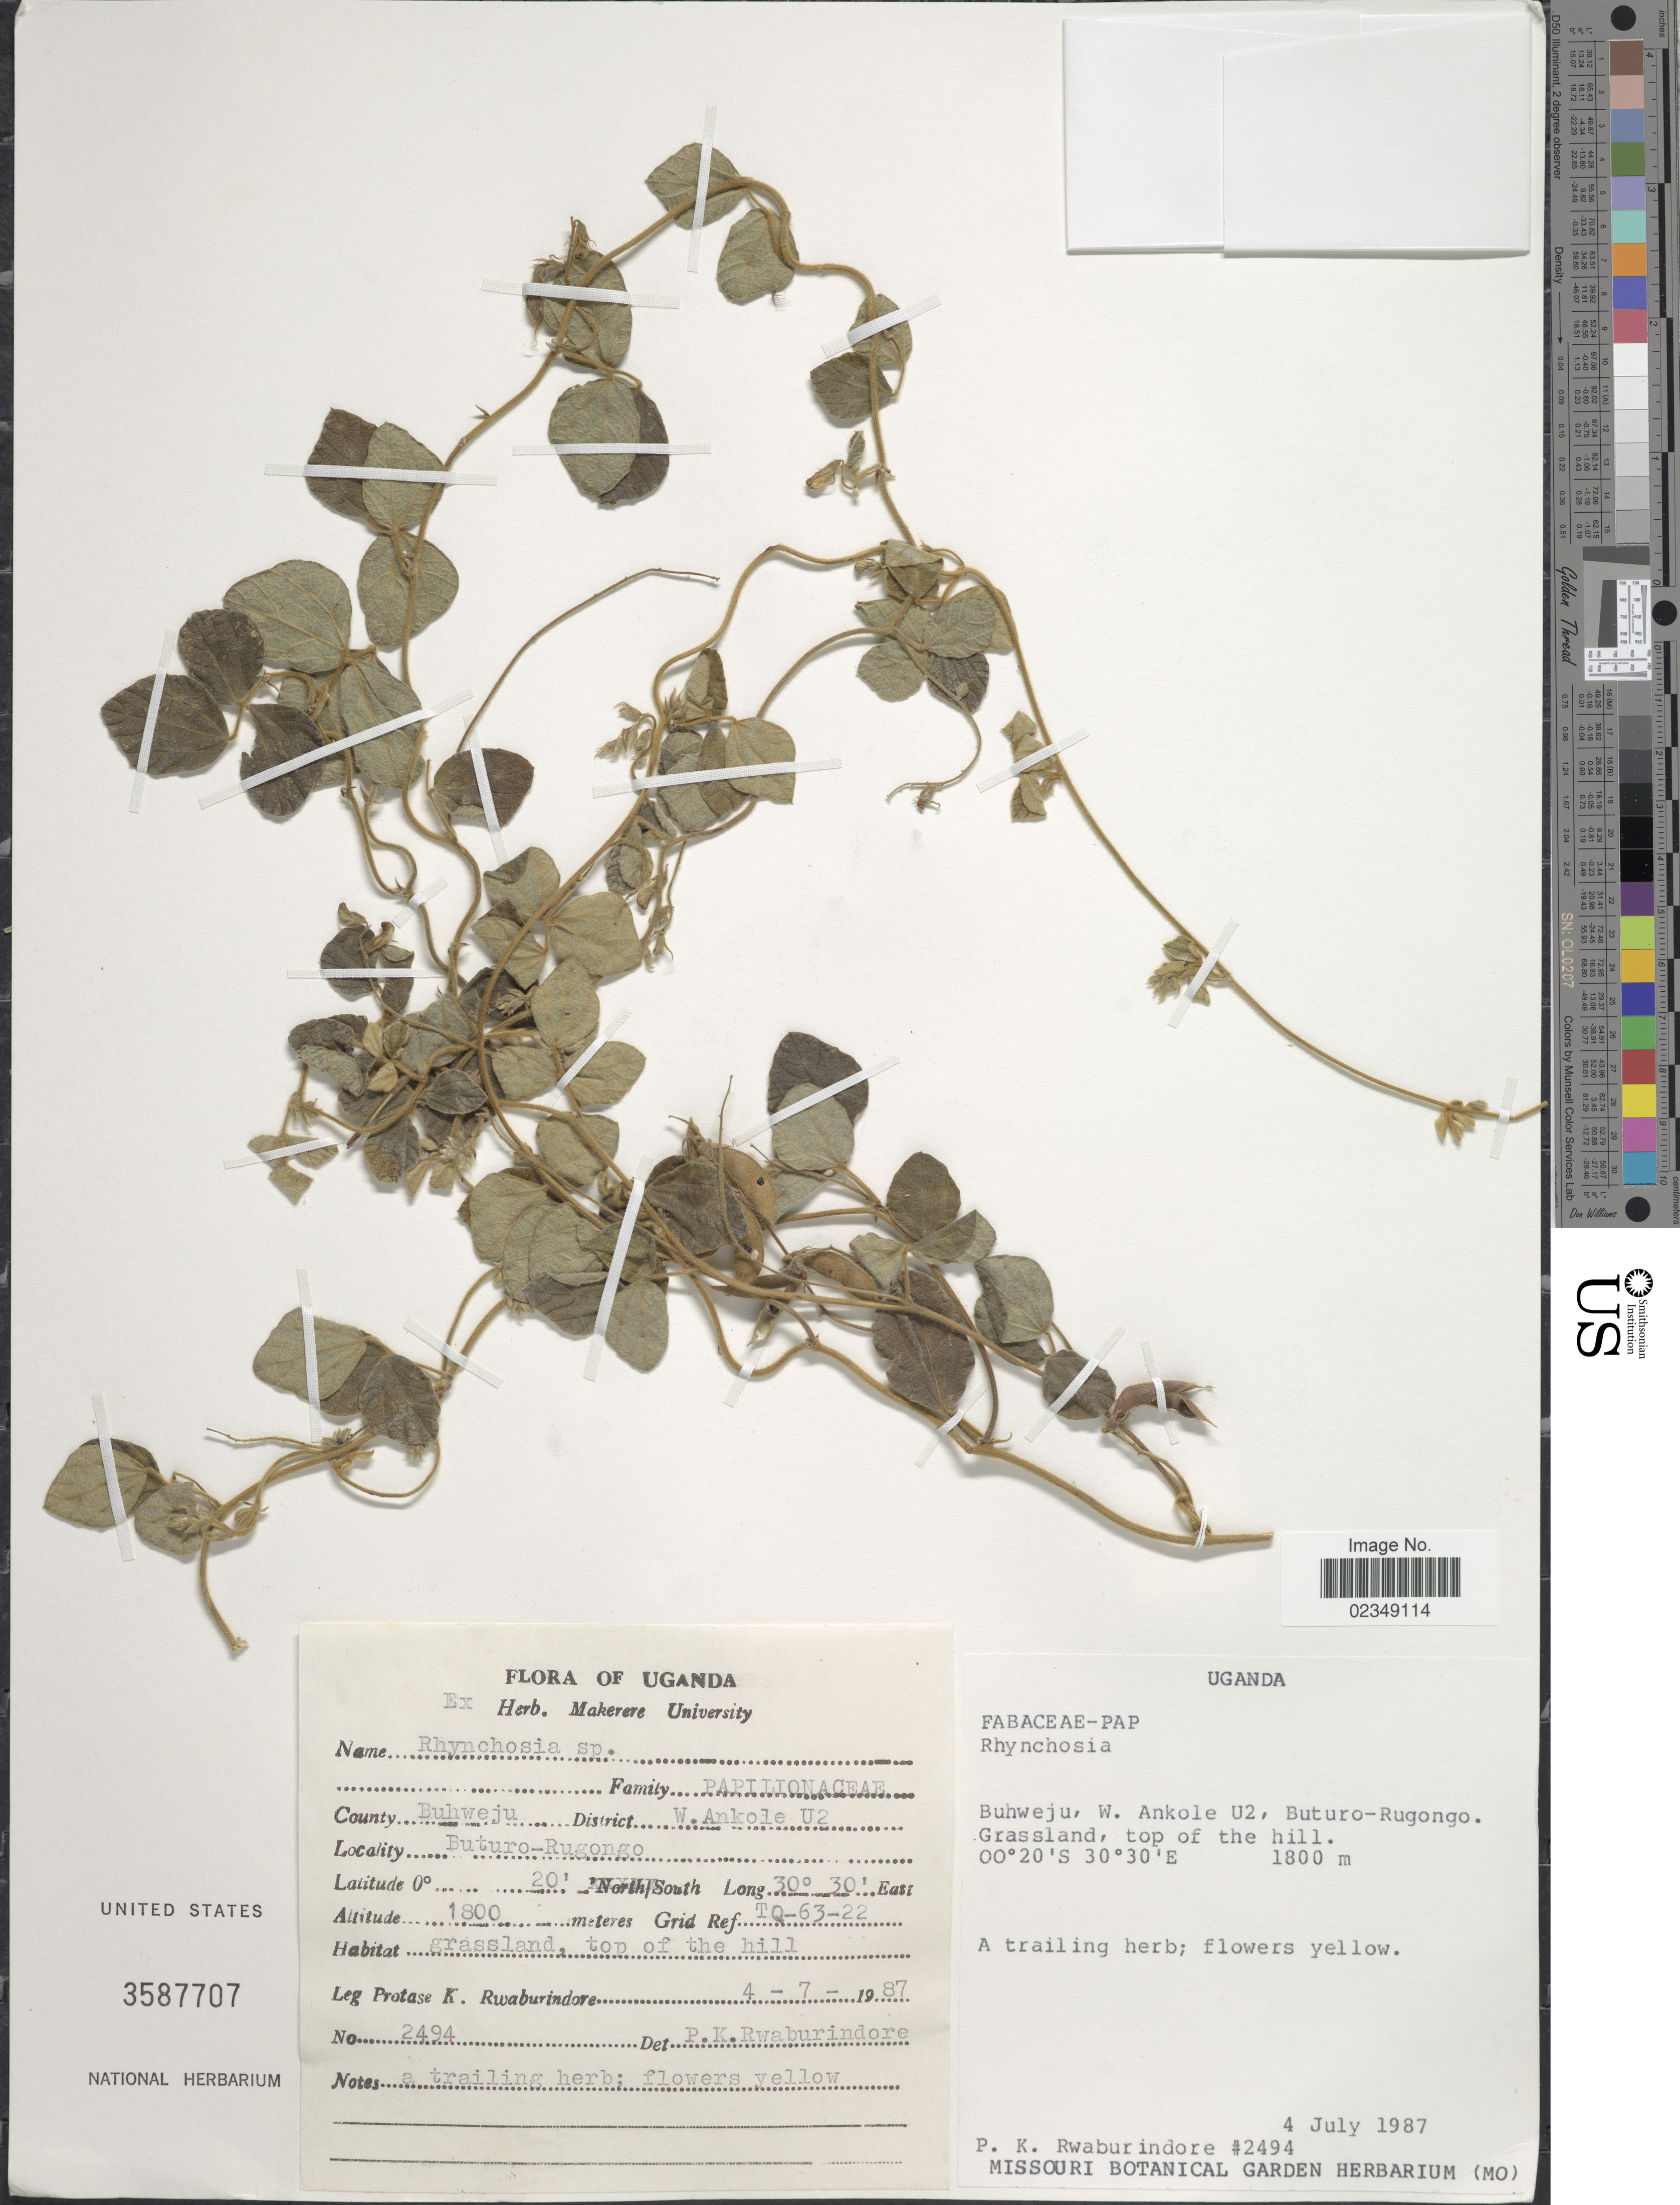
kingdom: Plantae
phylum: Tracheophyta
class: Magnoliopsida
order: Fabales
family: Fabaceae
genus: Rhynchosia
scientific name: Rhynchosia sp.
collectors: P. Rwaburindore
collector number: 2494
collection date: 1987-07-04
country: Uganda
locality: County Buhweju, District W. Ankole US, Buturo-Rugongo, grassland, top of the hill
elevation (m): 1800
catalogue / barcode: US 3587707